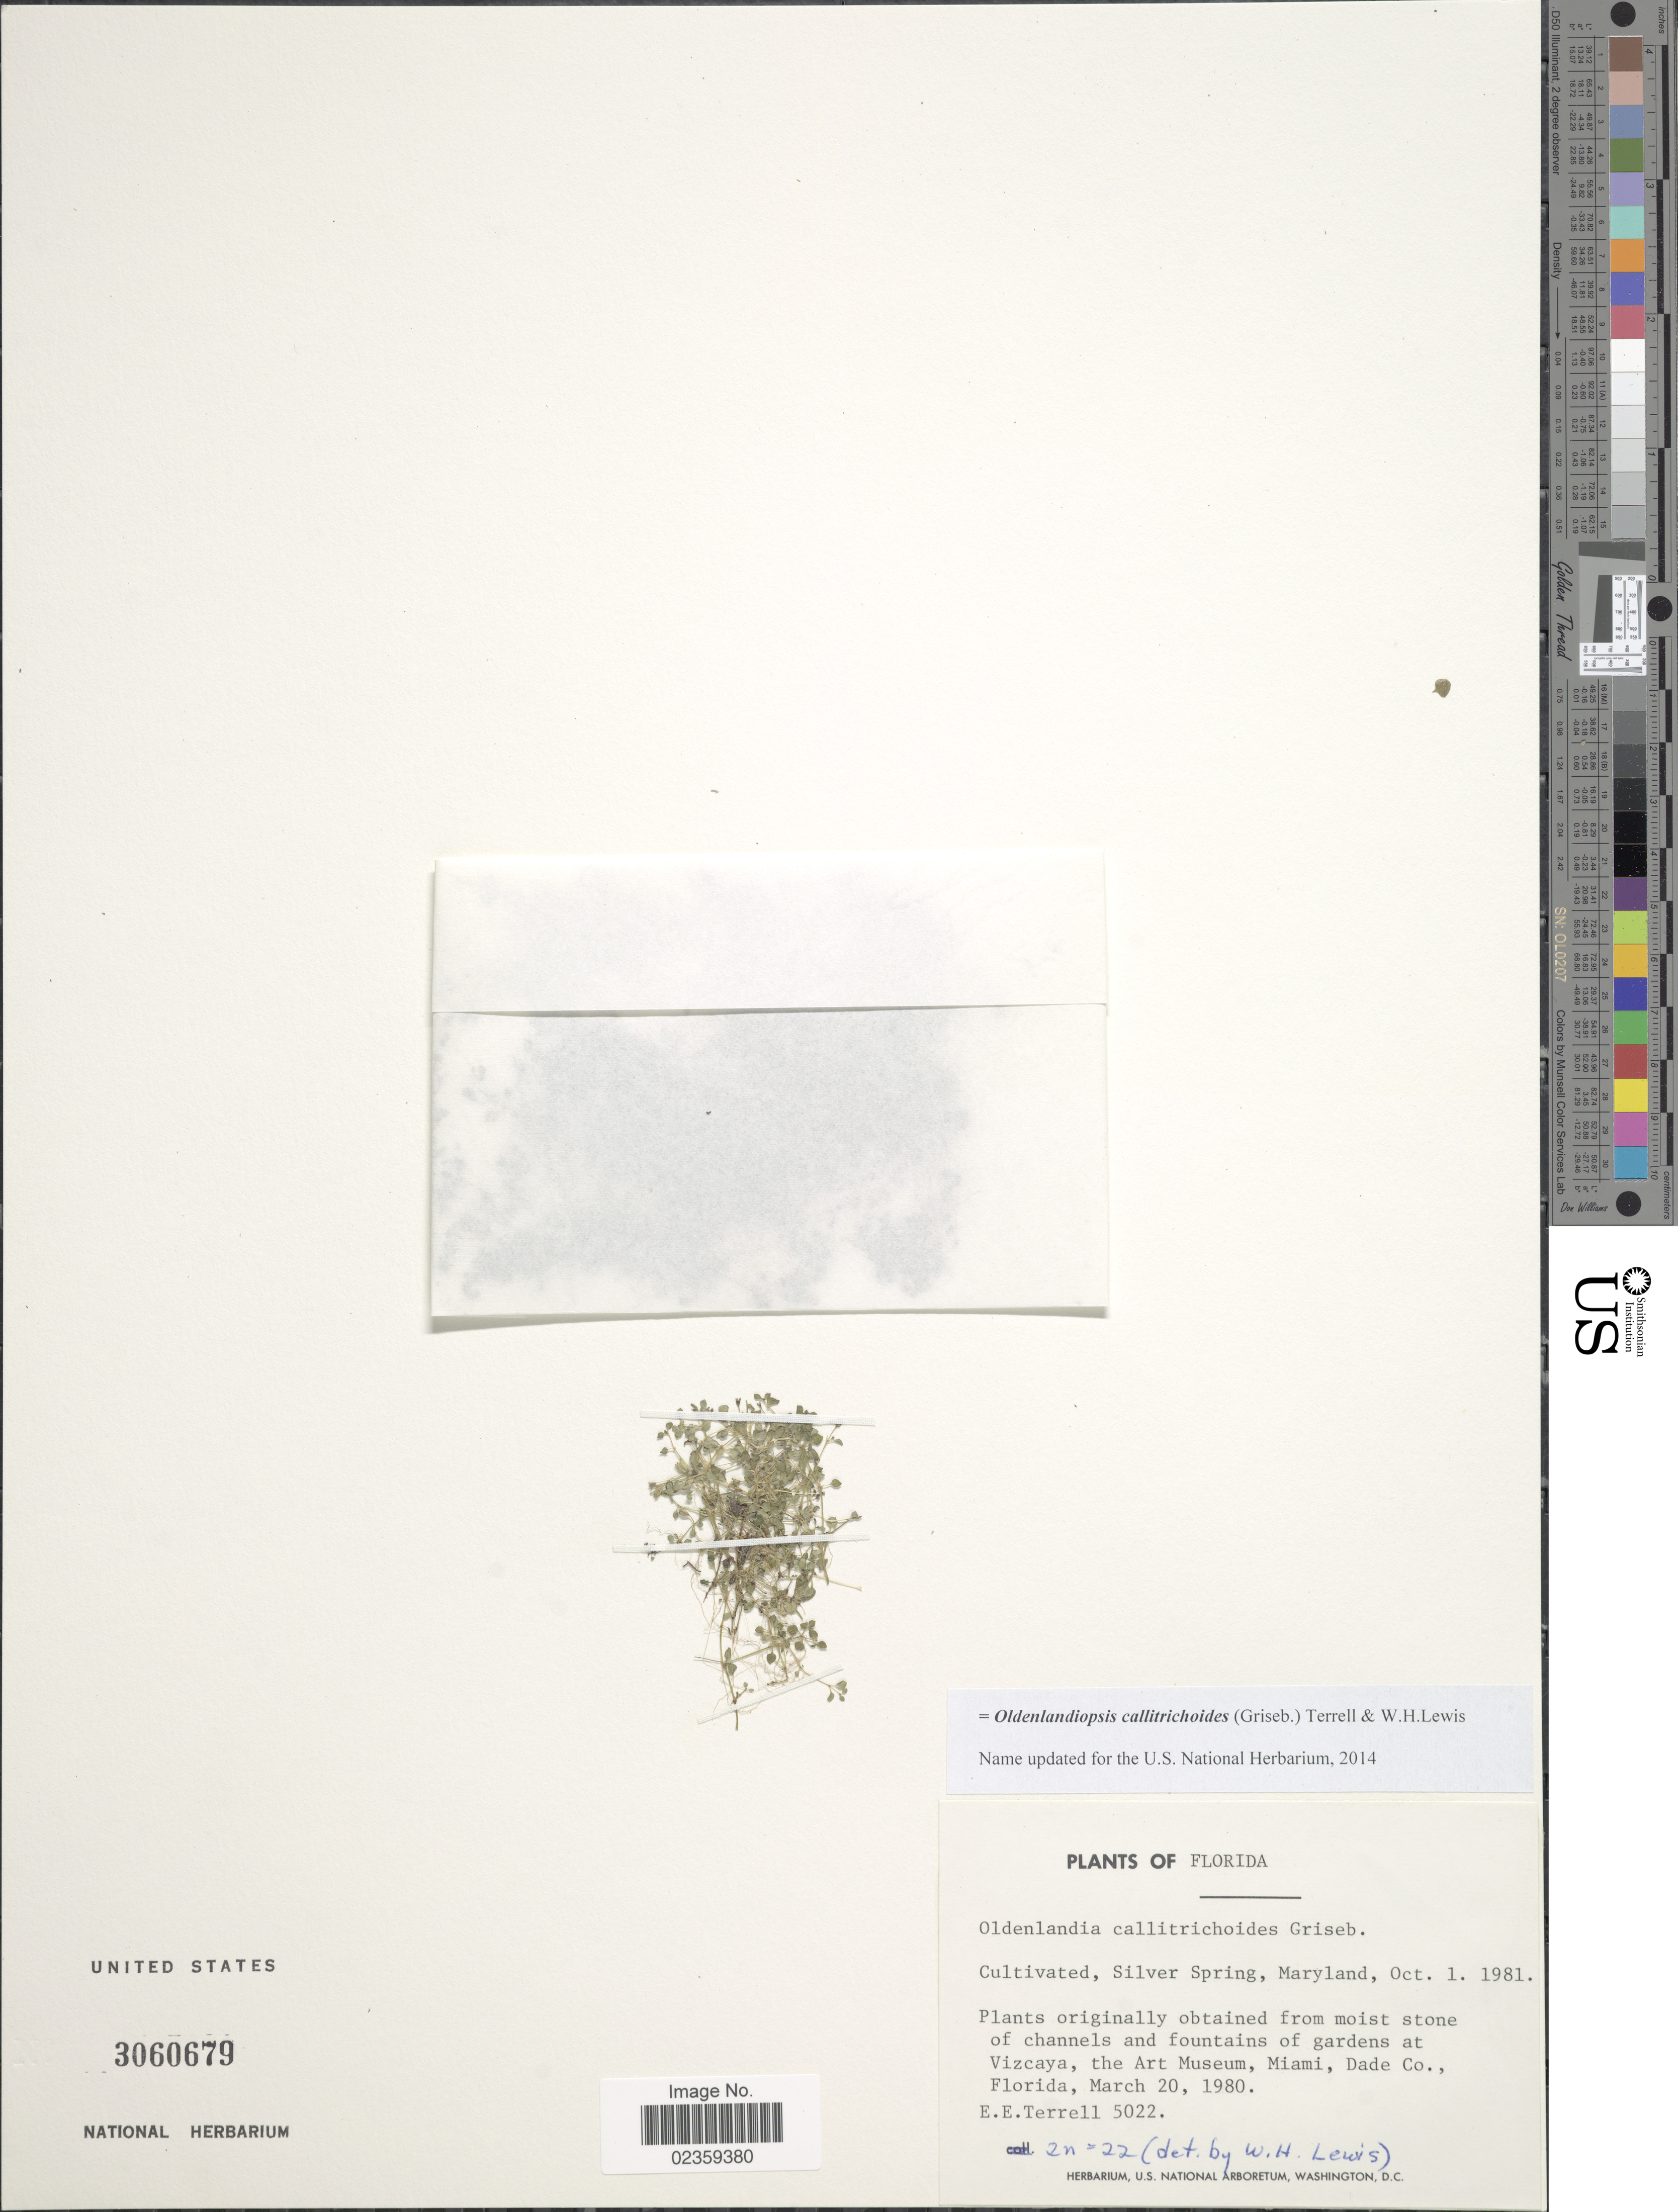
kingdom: Plantae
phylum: Tracheophyta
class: Magnoliopsida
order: Gentianales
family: Rubiaceae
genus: Oldenlandiopsis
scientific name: Oldenlandiopsis callitrichoides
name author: (Griseb.) Terrell & W.H. Lewis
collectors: E. E. Terrell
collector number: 5022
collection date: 1981-10-01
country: United States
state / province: Maryland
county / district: Montgomery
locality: Collected from cultivation at Silver Spring, Maryland. Originally collected from moist stone of channels and fountains of gardens at Vizcaya, the Art Museum, Miami, Dade Co., Florida.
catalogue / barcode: US 3060679